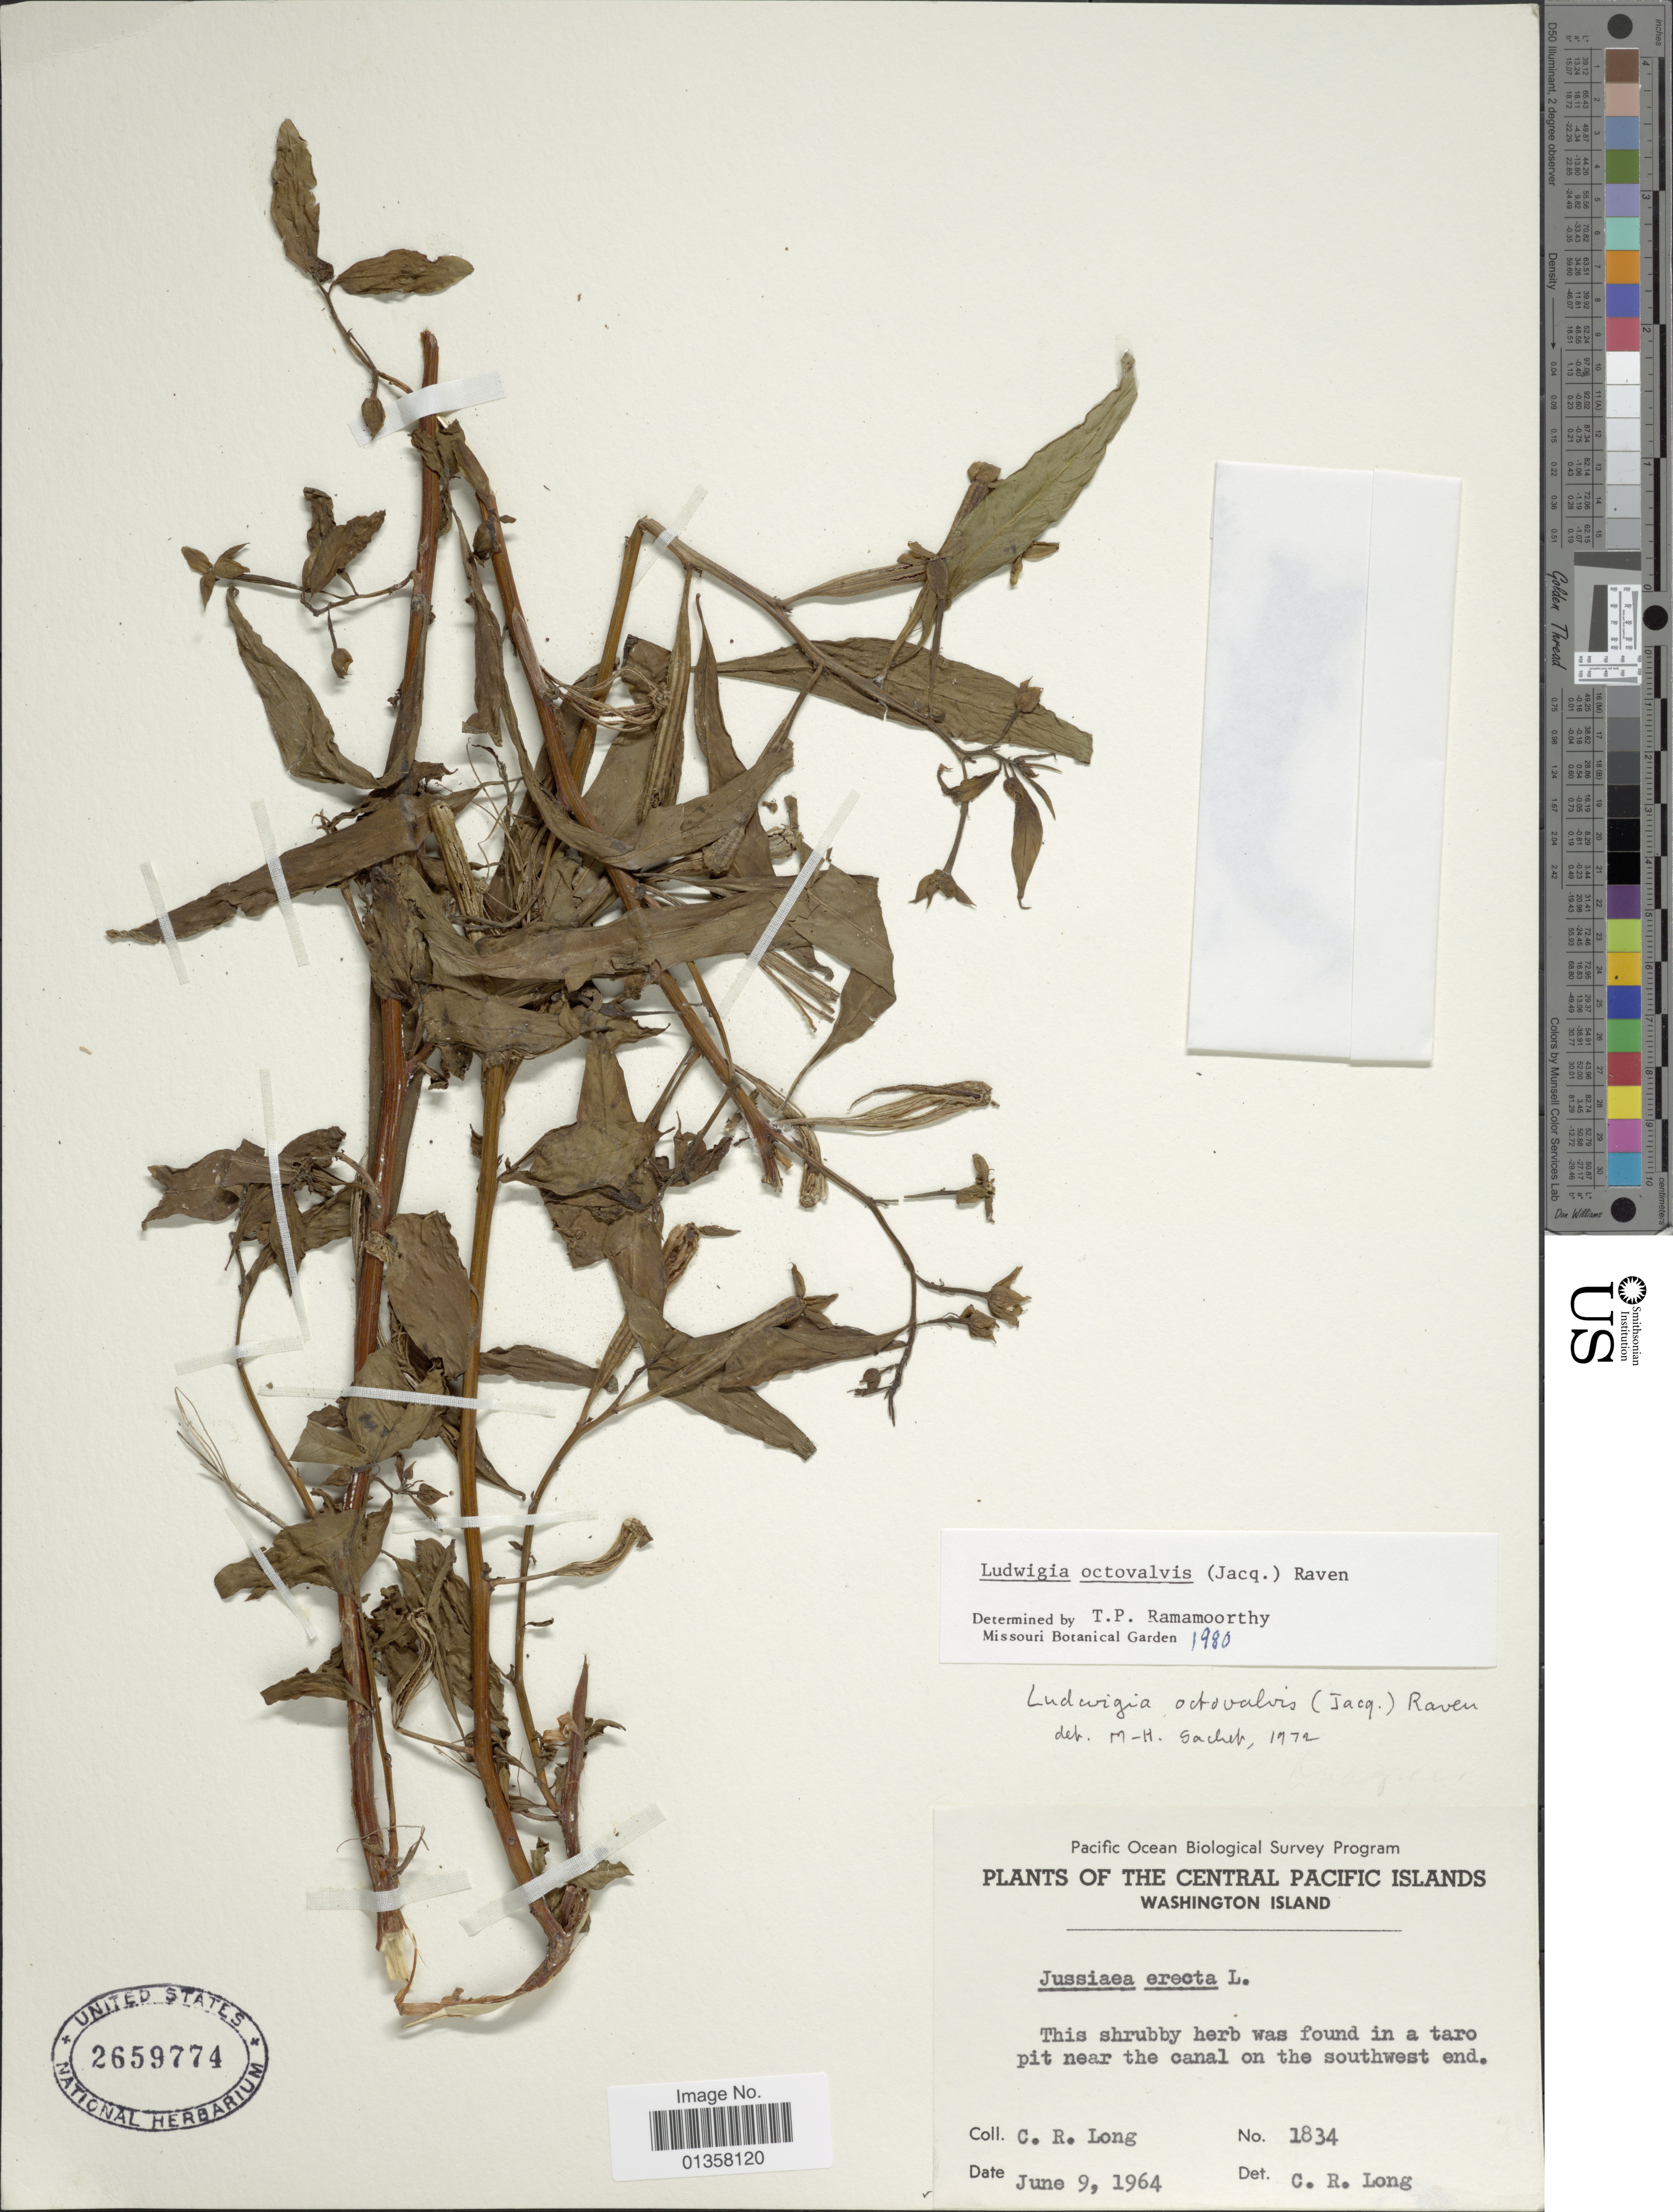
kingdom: Plantae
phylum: Tracheophyta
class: Magnoliopsida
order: Myrtales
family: Onagraceae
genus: Ludwigia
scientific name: Ludwigia octovalvis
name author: (Jacq.) P.H. Raven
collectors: C. R. Long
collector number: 1834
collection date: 1964-06-09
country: Kiribati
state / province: Line Islands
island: Teraina [Washington]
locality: The Central Pacific Islands, Washington Island, This shrubby herb was found in a taro pit near canal on the southwest end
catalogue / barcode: US 2659774